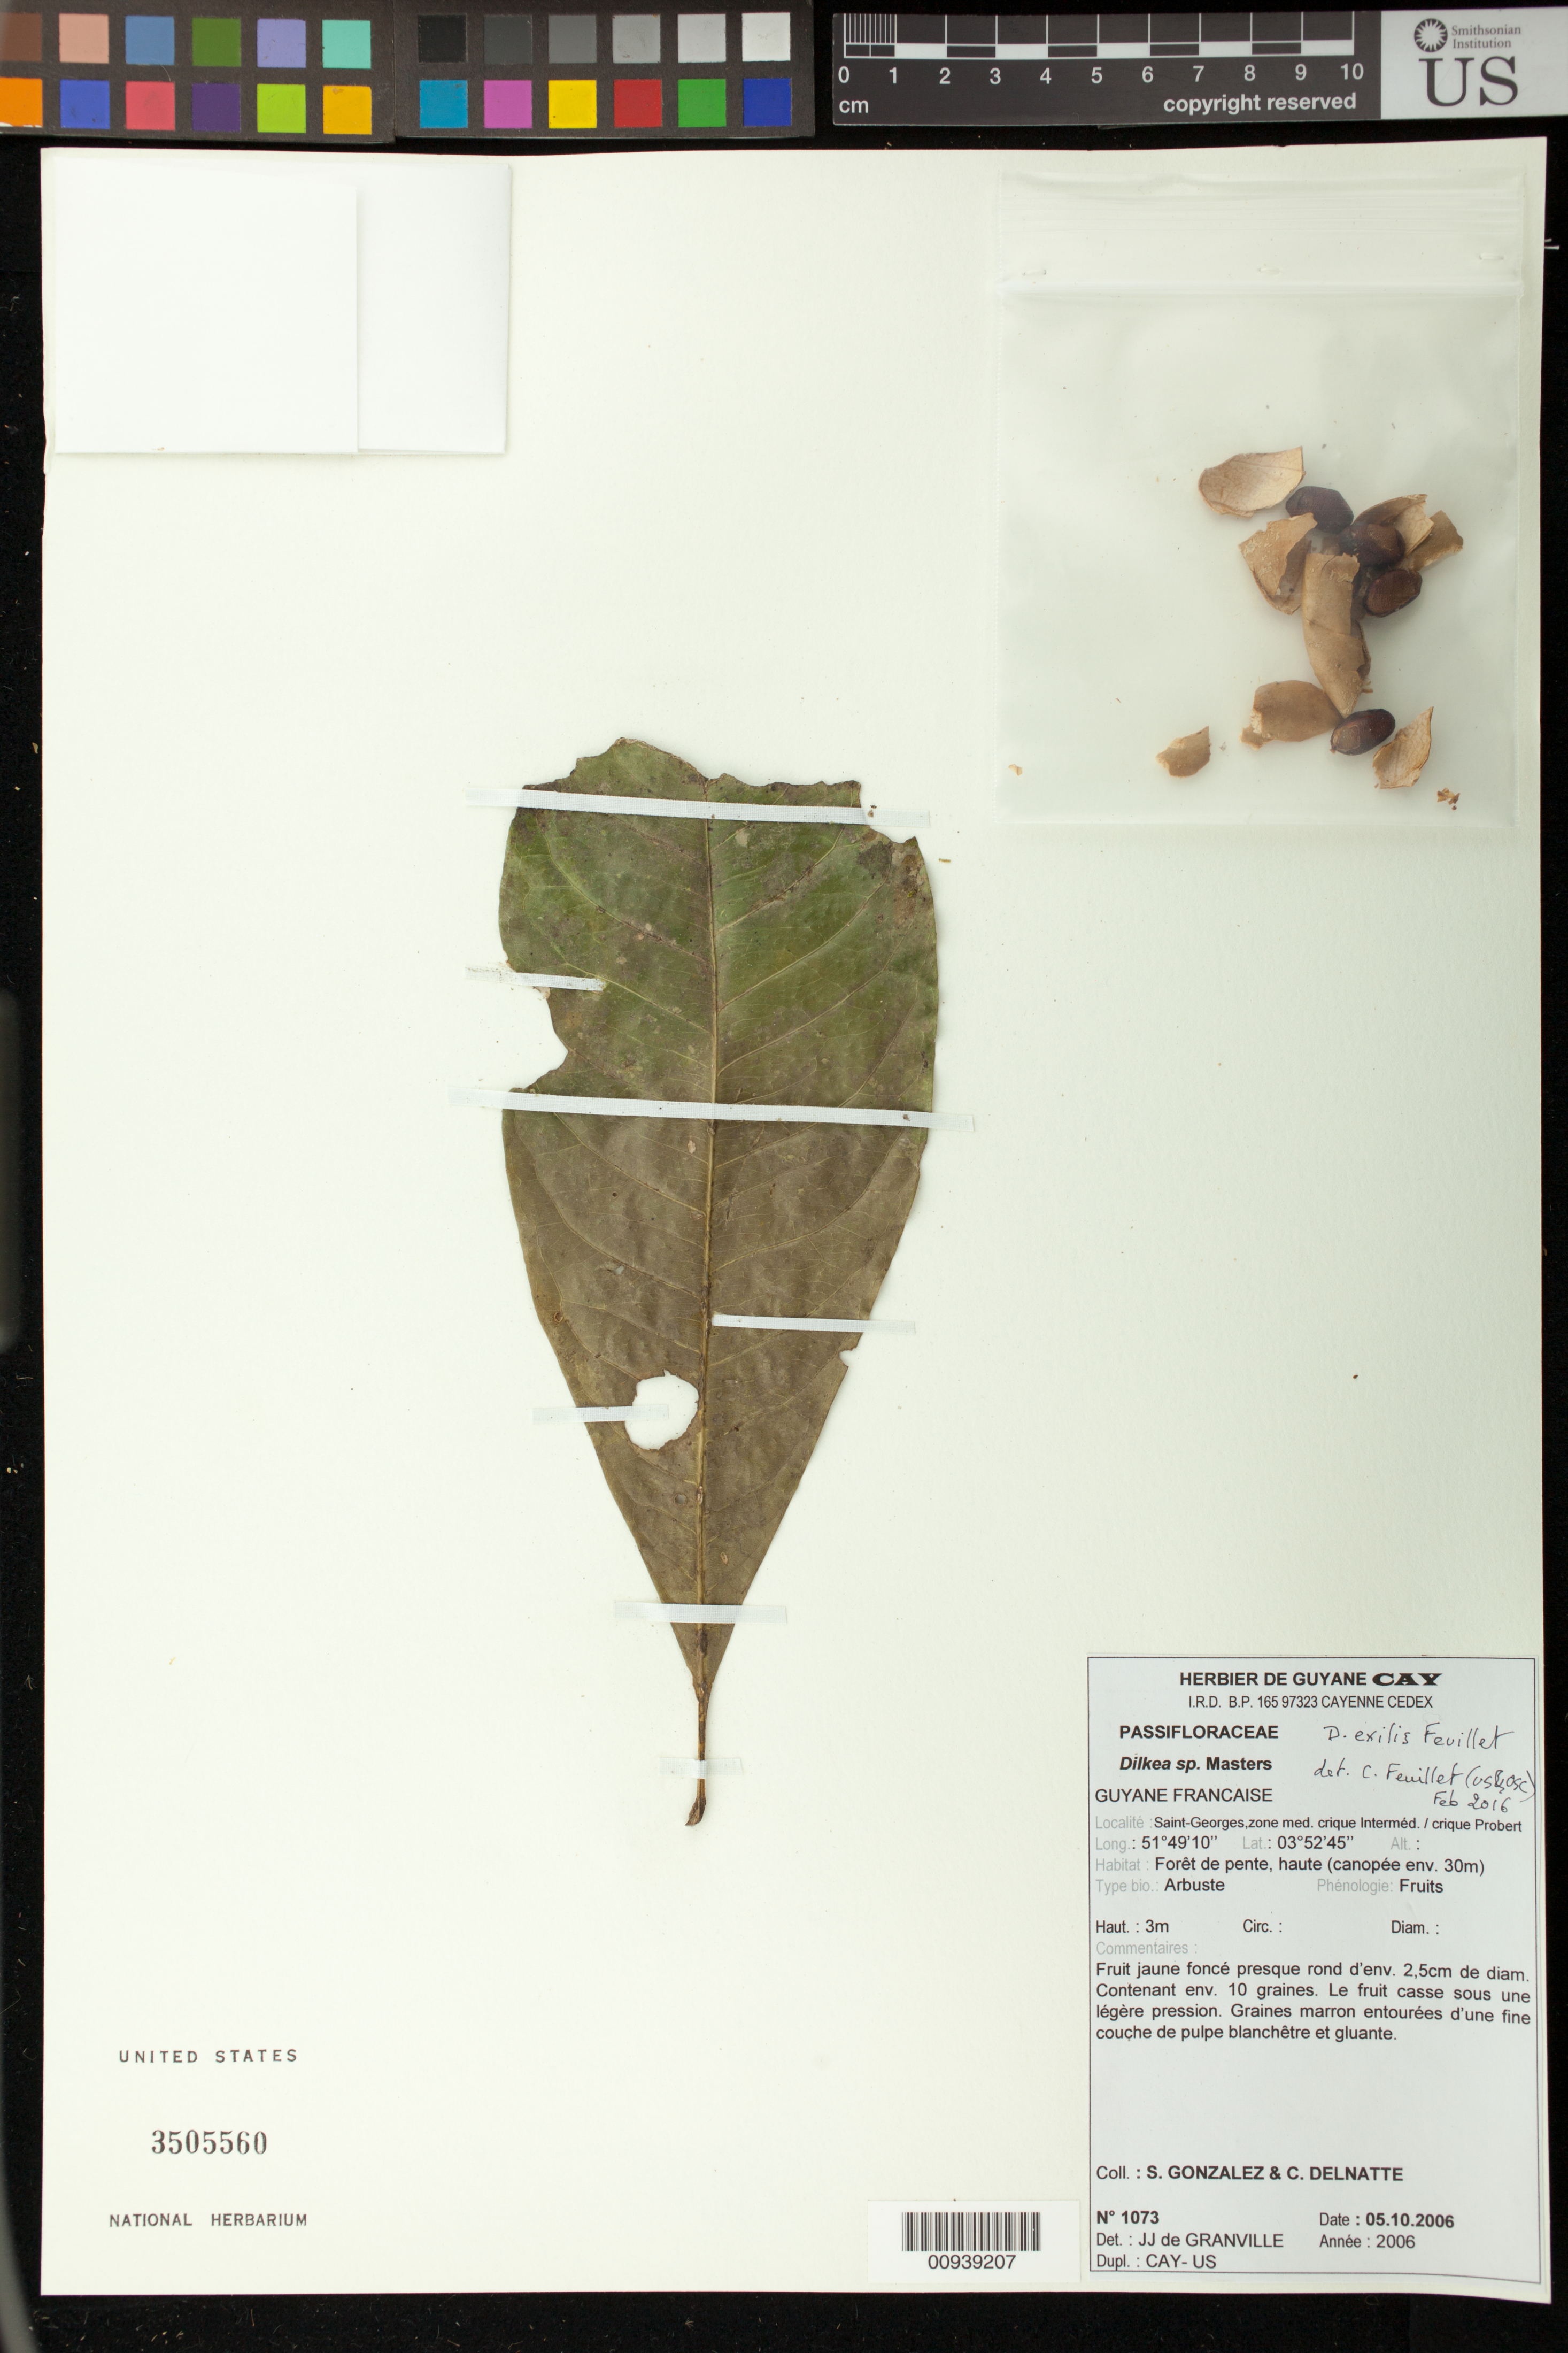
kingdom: Plantae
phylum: Tracheophyta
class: Magnoliopsida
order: Malpighiales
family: Passifloraceae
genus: Dilkea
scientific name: Dilkea exilis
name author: Feuillet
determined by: Feuillet, C.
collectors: S. Gonzalez & C. Delnatte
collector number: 1073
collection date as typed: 5-Oct-06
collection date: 2006-10-05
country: French Guiana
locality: Saint-Georges, zone med. Crique intermed./ crique Probert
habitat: Foret de pente, haute (canopee env. 30m)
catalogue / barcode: US 3505560